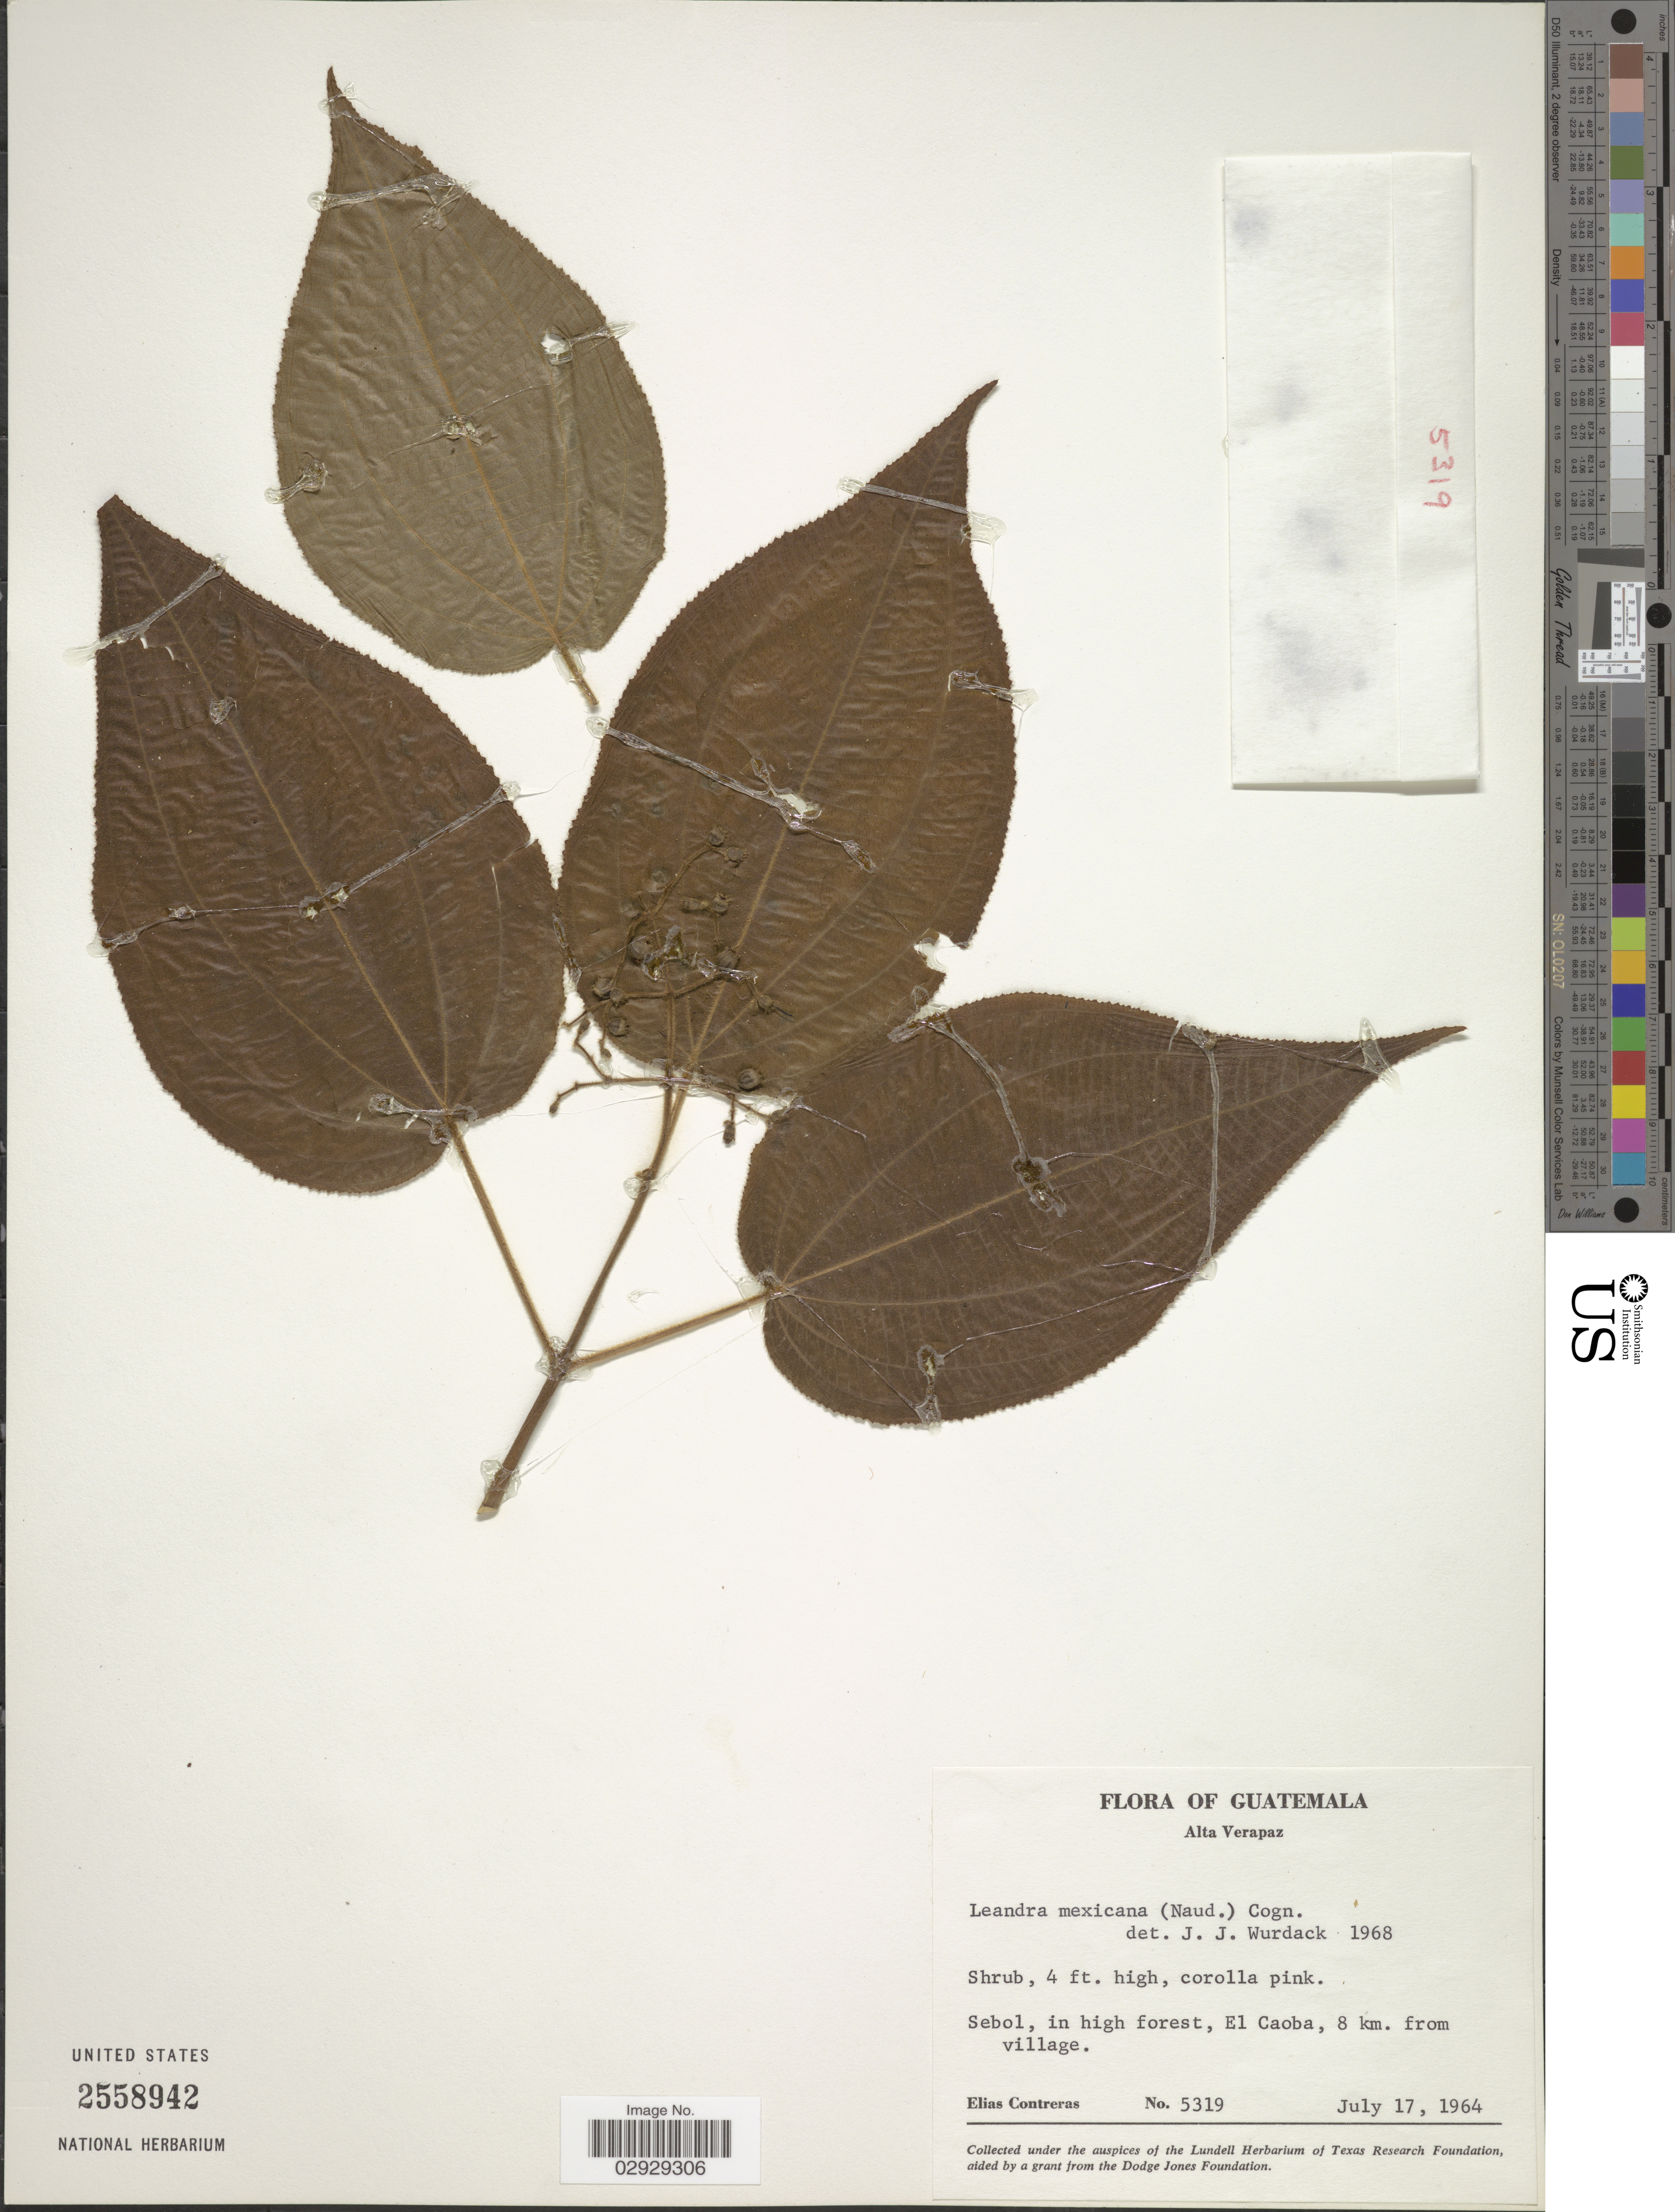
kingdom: Plantae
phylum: Tracheophyta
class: Magnoliopsida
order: Myrtales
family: Melastomataceae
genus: Leandra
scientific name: Leandra mexicana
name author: (Naudin) Cogn.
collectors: E. Contreras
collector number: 5319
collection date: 1964-07-17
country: Guatemala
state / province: Alta Verapaz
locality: Sebol, El Caoba, 8 km. from village.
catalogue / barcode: US 2558942